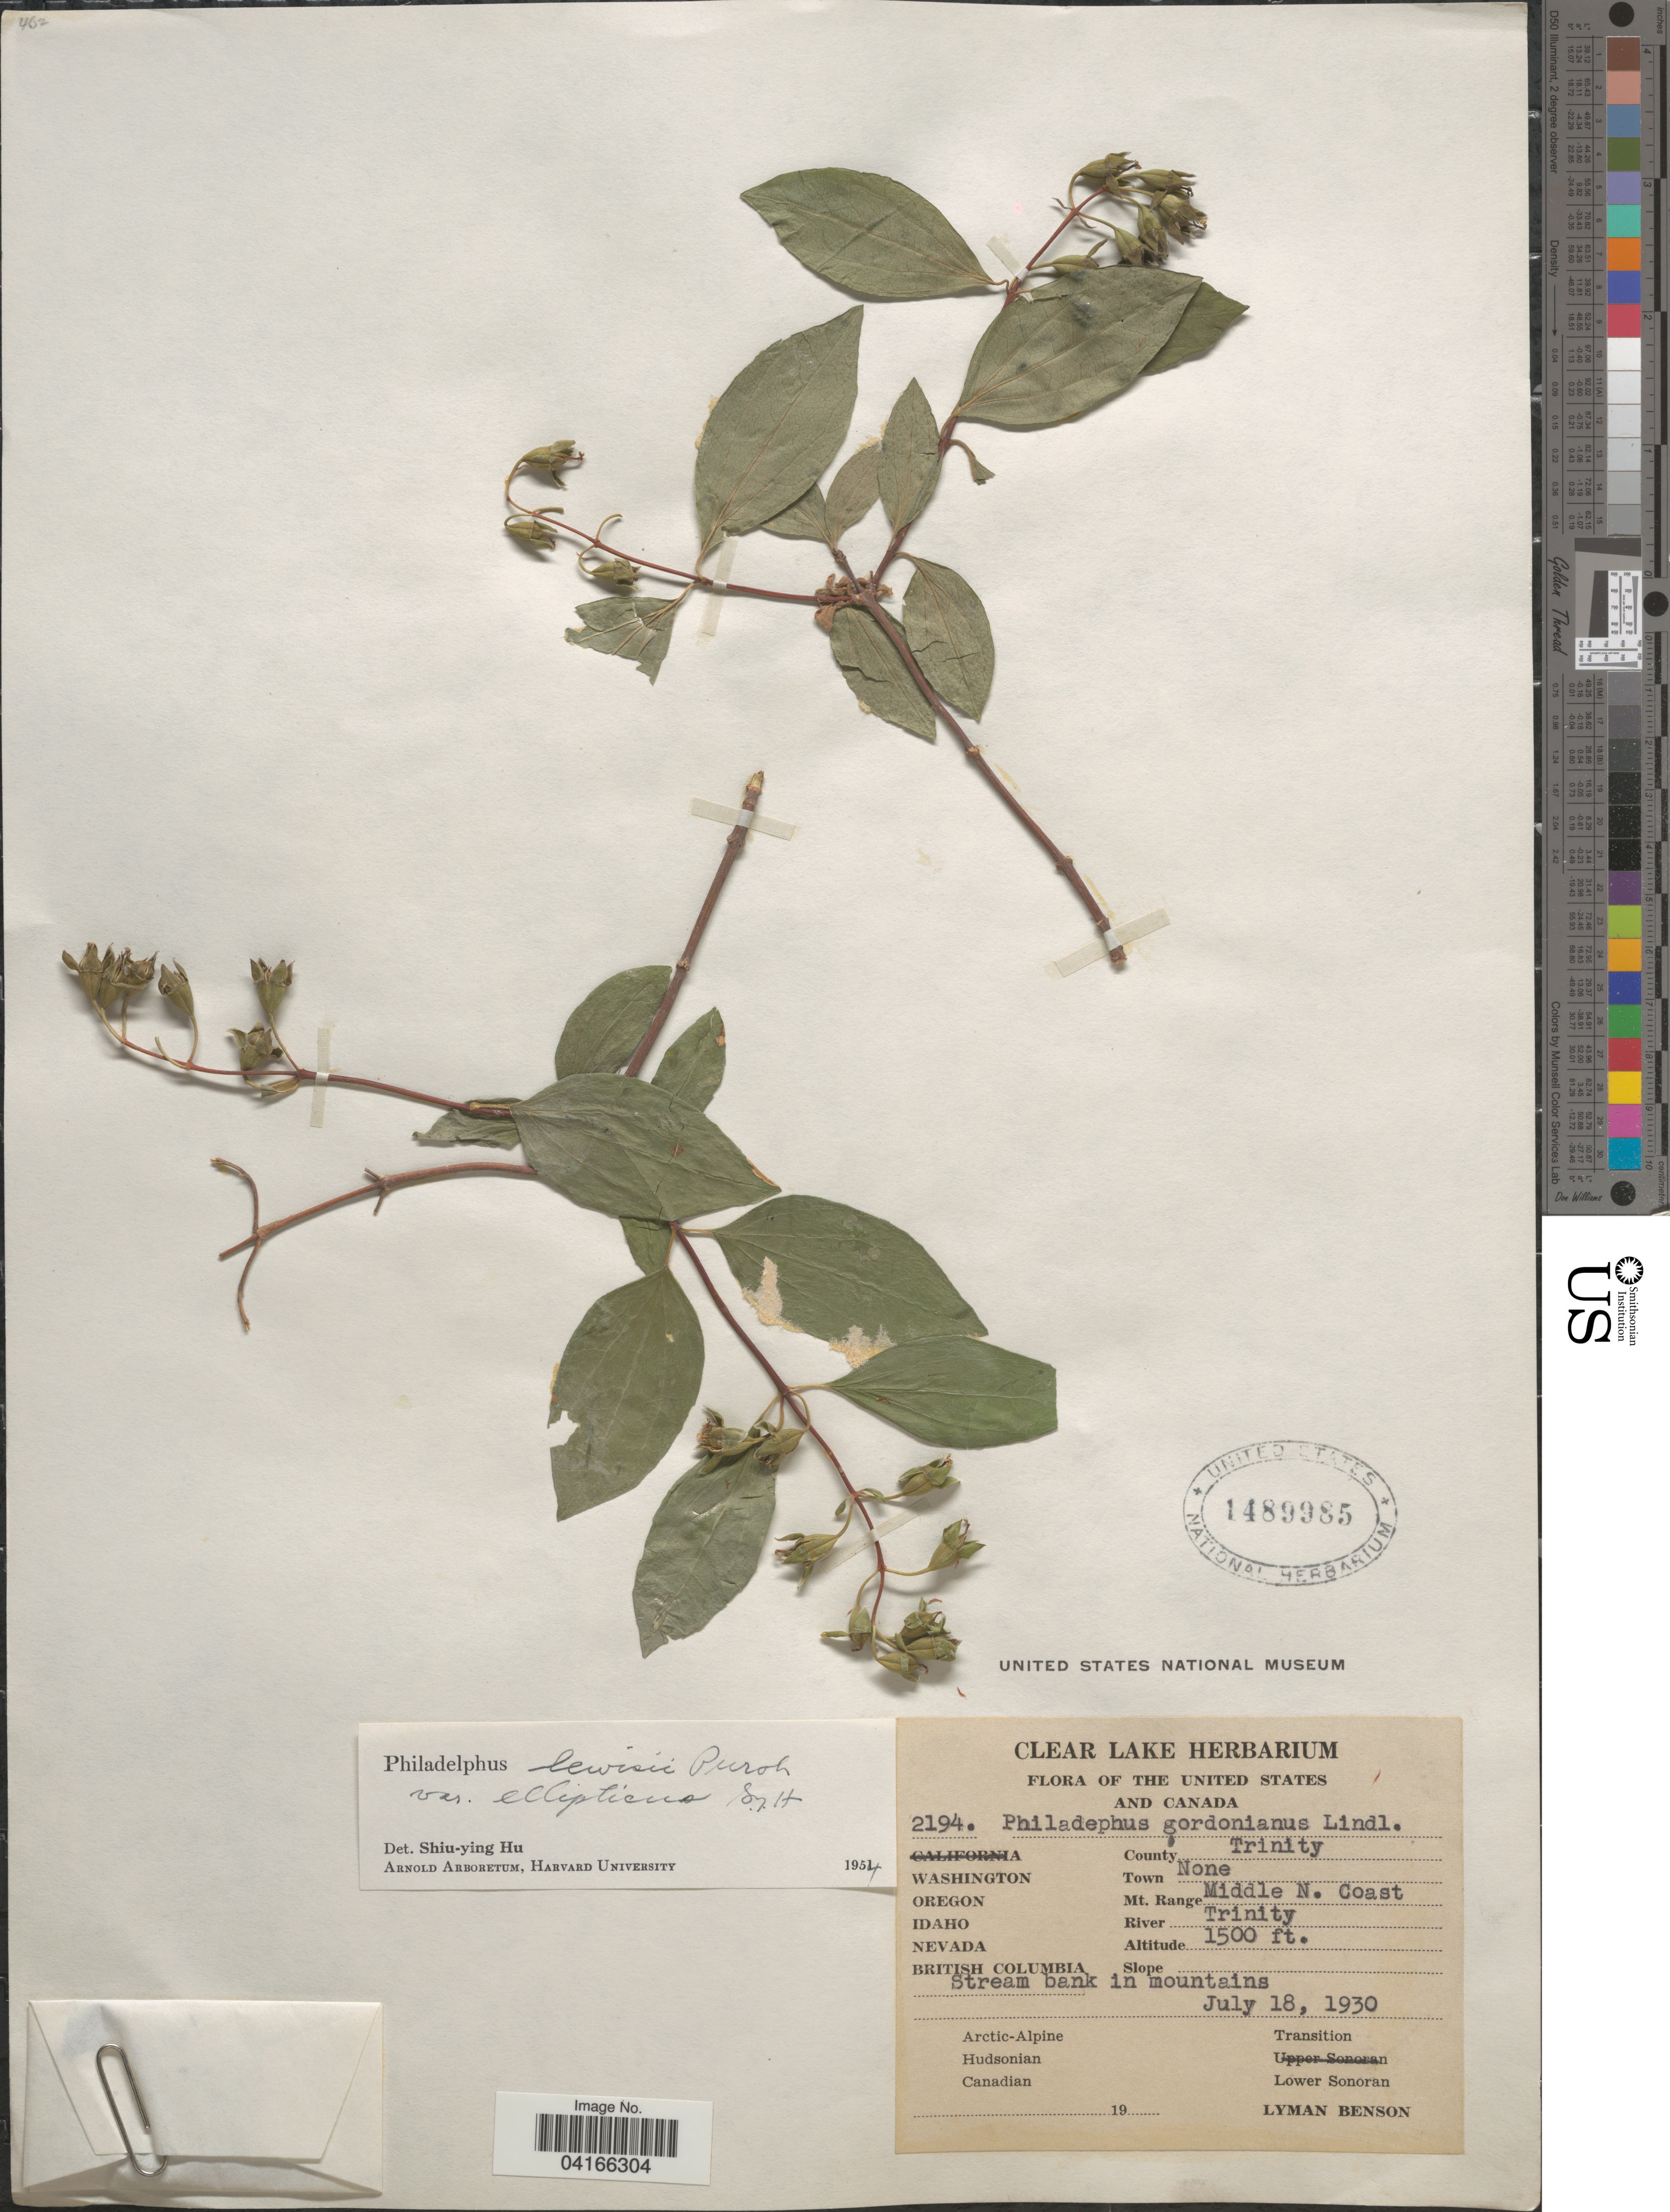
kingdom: Plantae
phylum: Tracheophyta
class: Magnoliopsida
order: Cornales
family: Hydrangeaceae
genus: Philadelphus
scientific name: Philadelphus lewisii var. ellipticus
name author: S.Y. Hu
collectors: L. D. Benson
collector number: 2194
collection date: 1930-07-18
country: United States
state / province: California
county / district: Trinity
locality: County Trinity. Town None. Mt. Range Middle N. Coast. River Trinity. Upper Sonoran.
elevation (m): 457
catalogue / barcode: US 1489985